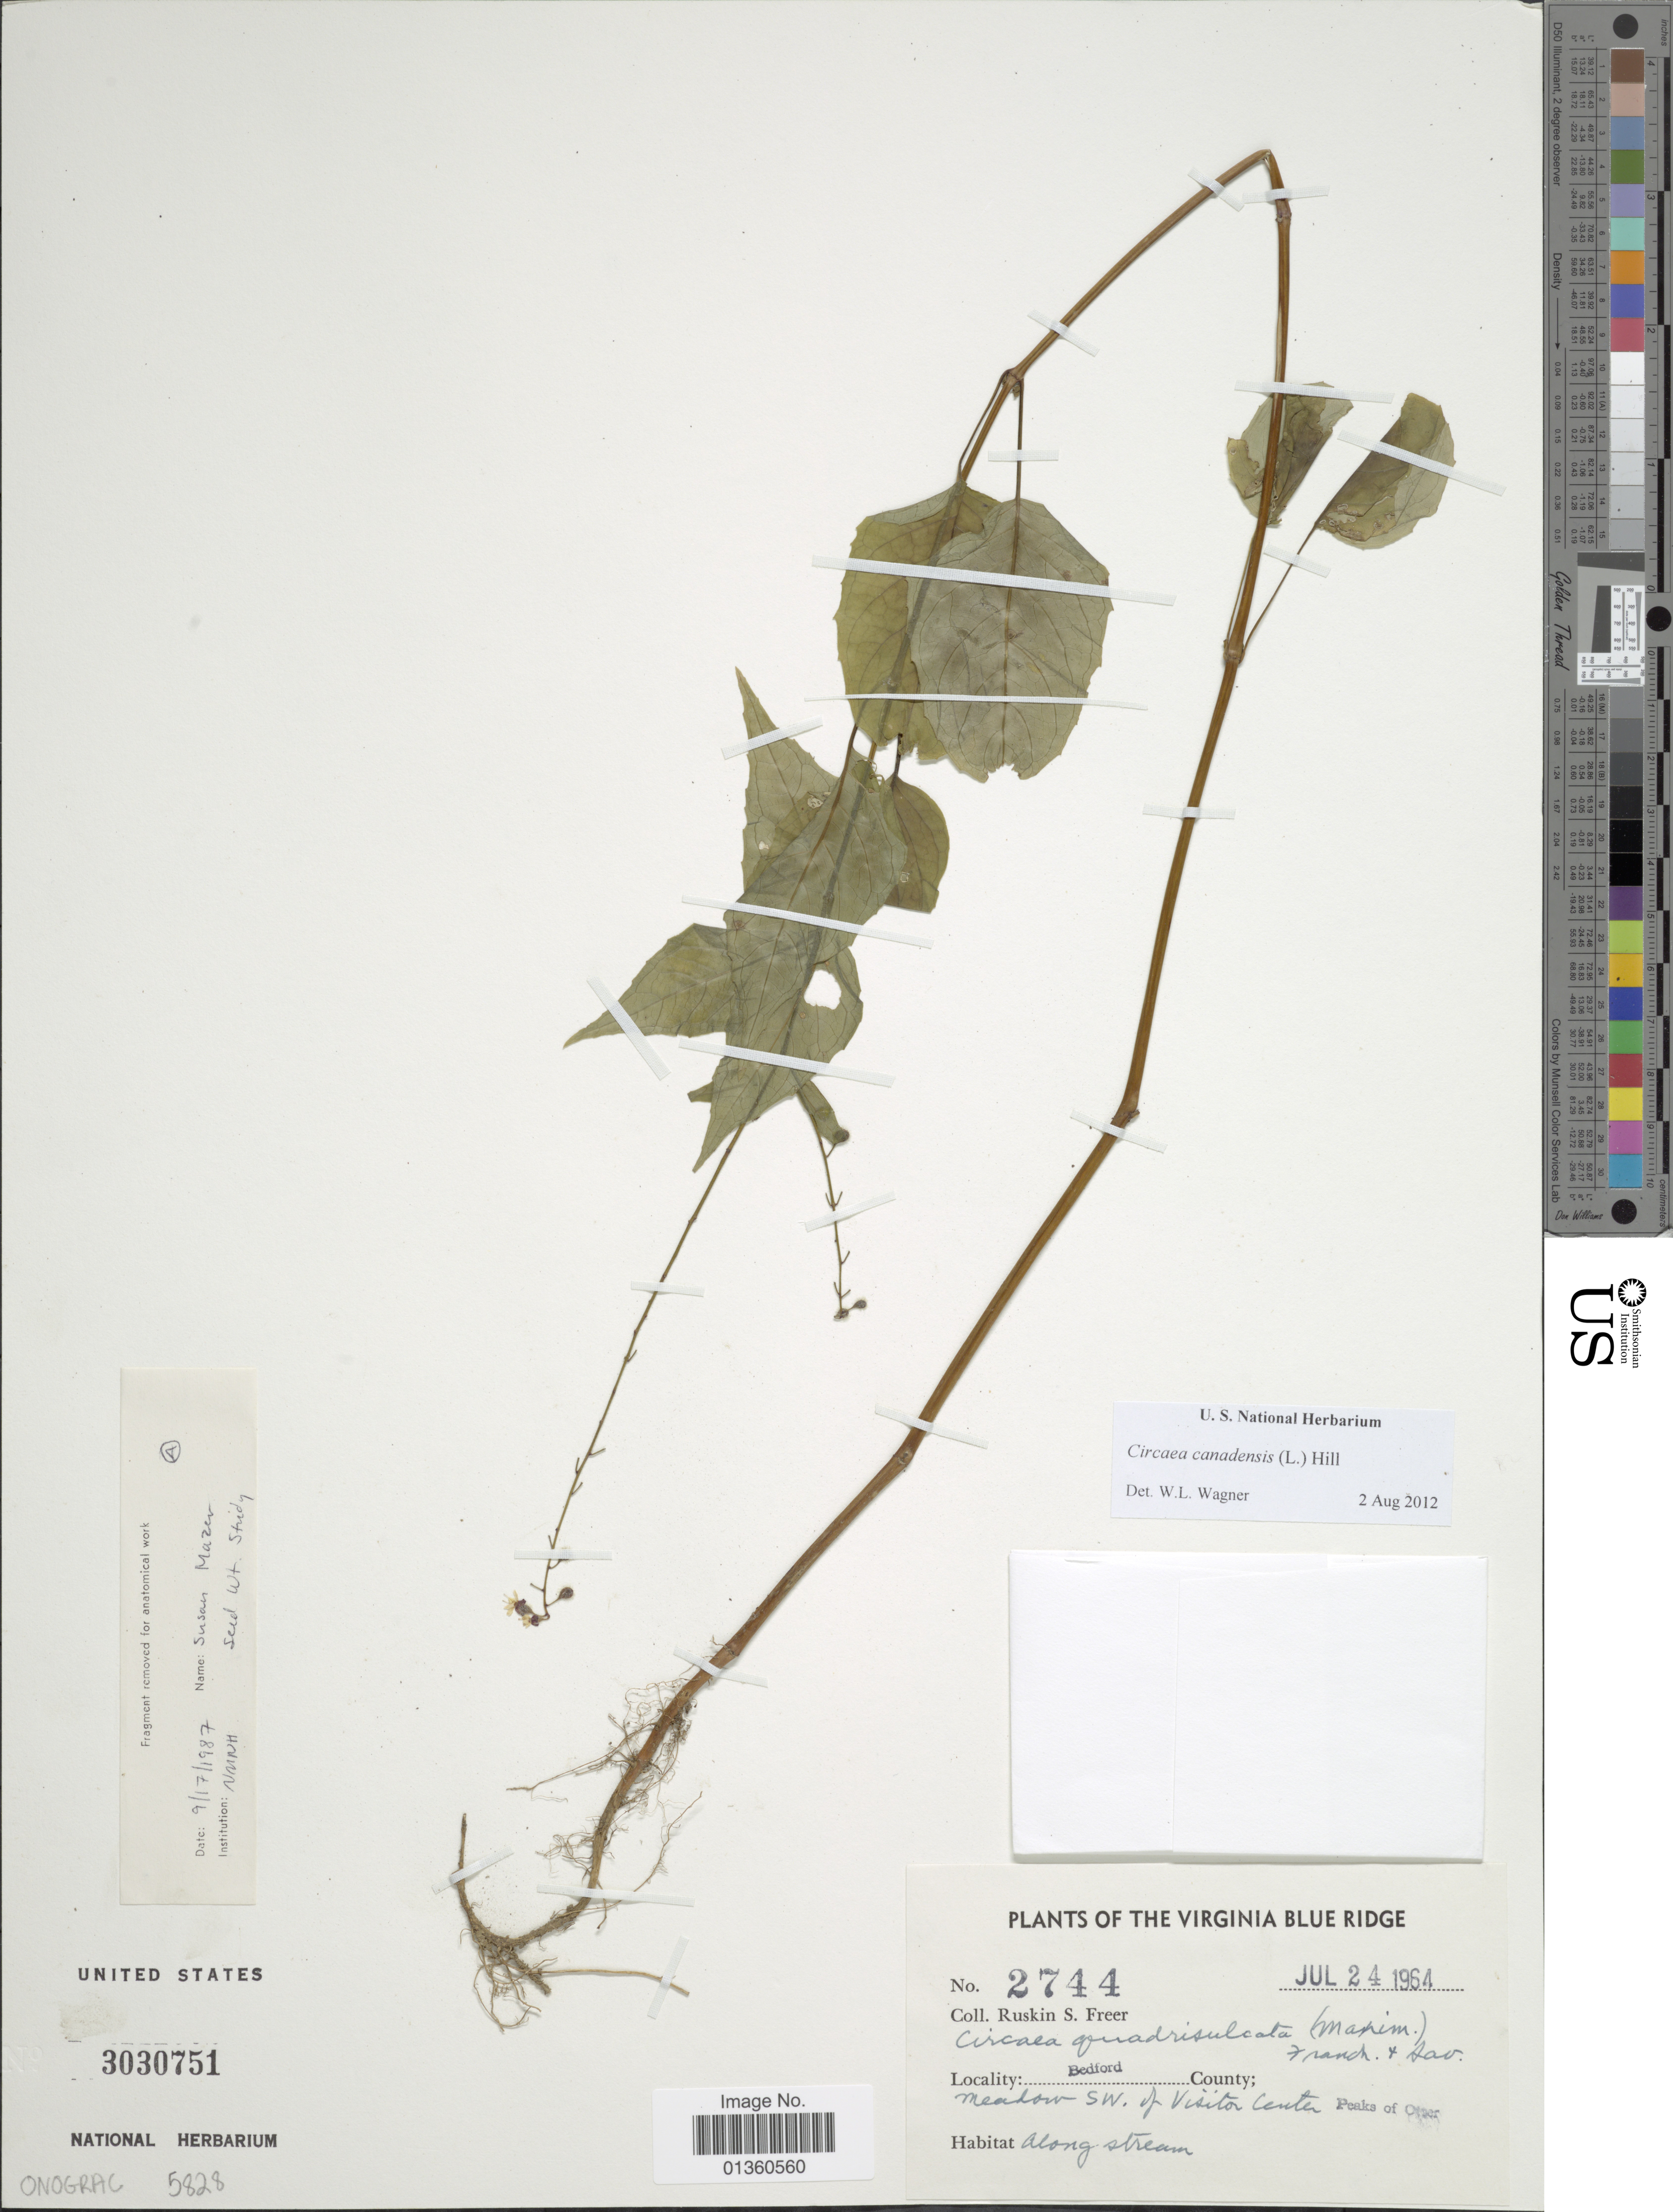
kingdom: Plantae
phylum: Tracheophyta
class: Magnoliopsida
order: Myrtales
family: Onagraceae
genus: Circaea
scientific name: Circaea canadensis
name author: (L.) Hill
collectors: R. Freer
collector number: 2744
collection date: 1964-07-24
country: United States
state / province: Virginia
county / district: Bedford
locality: Virginia Blue Ridge. Bedford County; meadow SW of Visitor Center, Peaks of Otter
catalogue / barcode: US 3030751